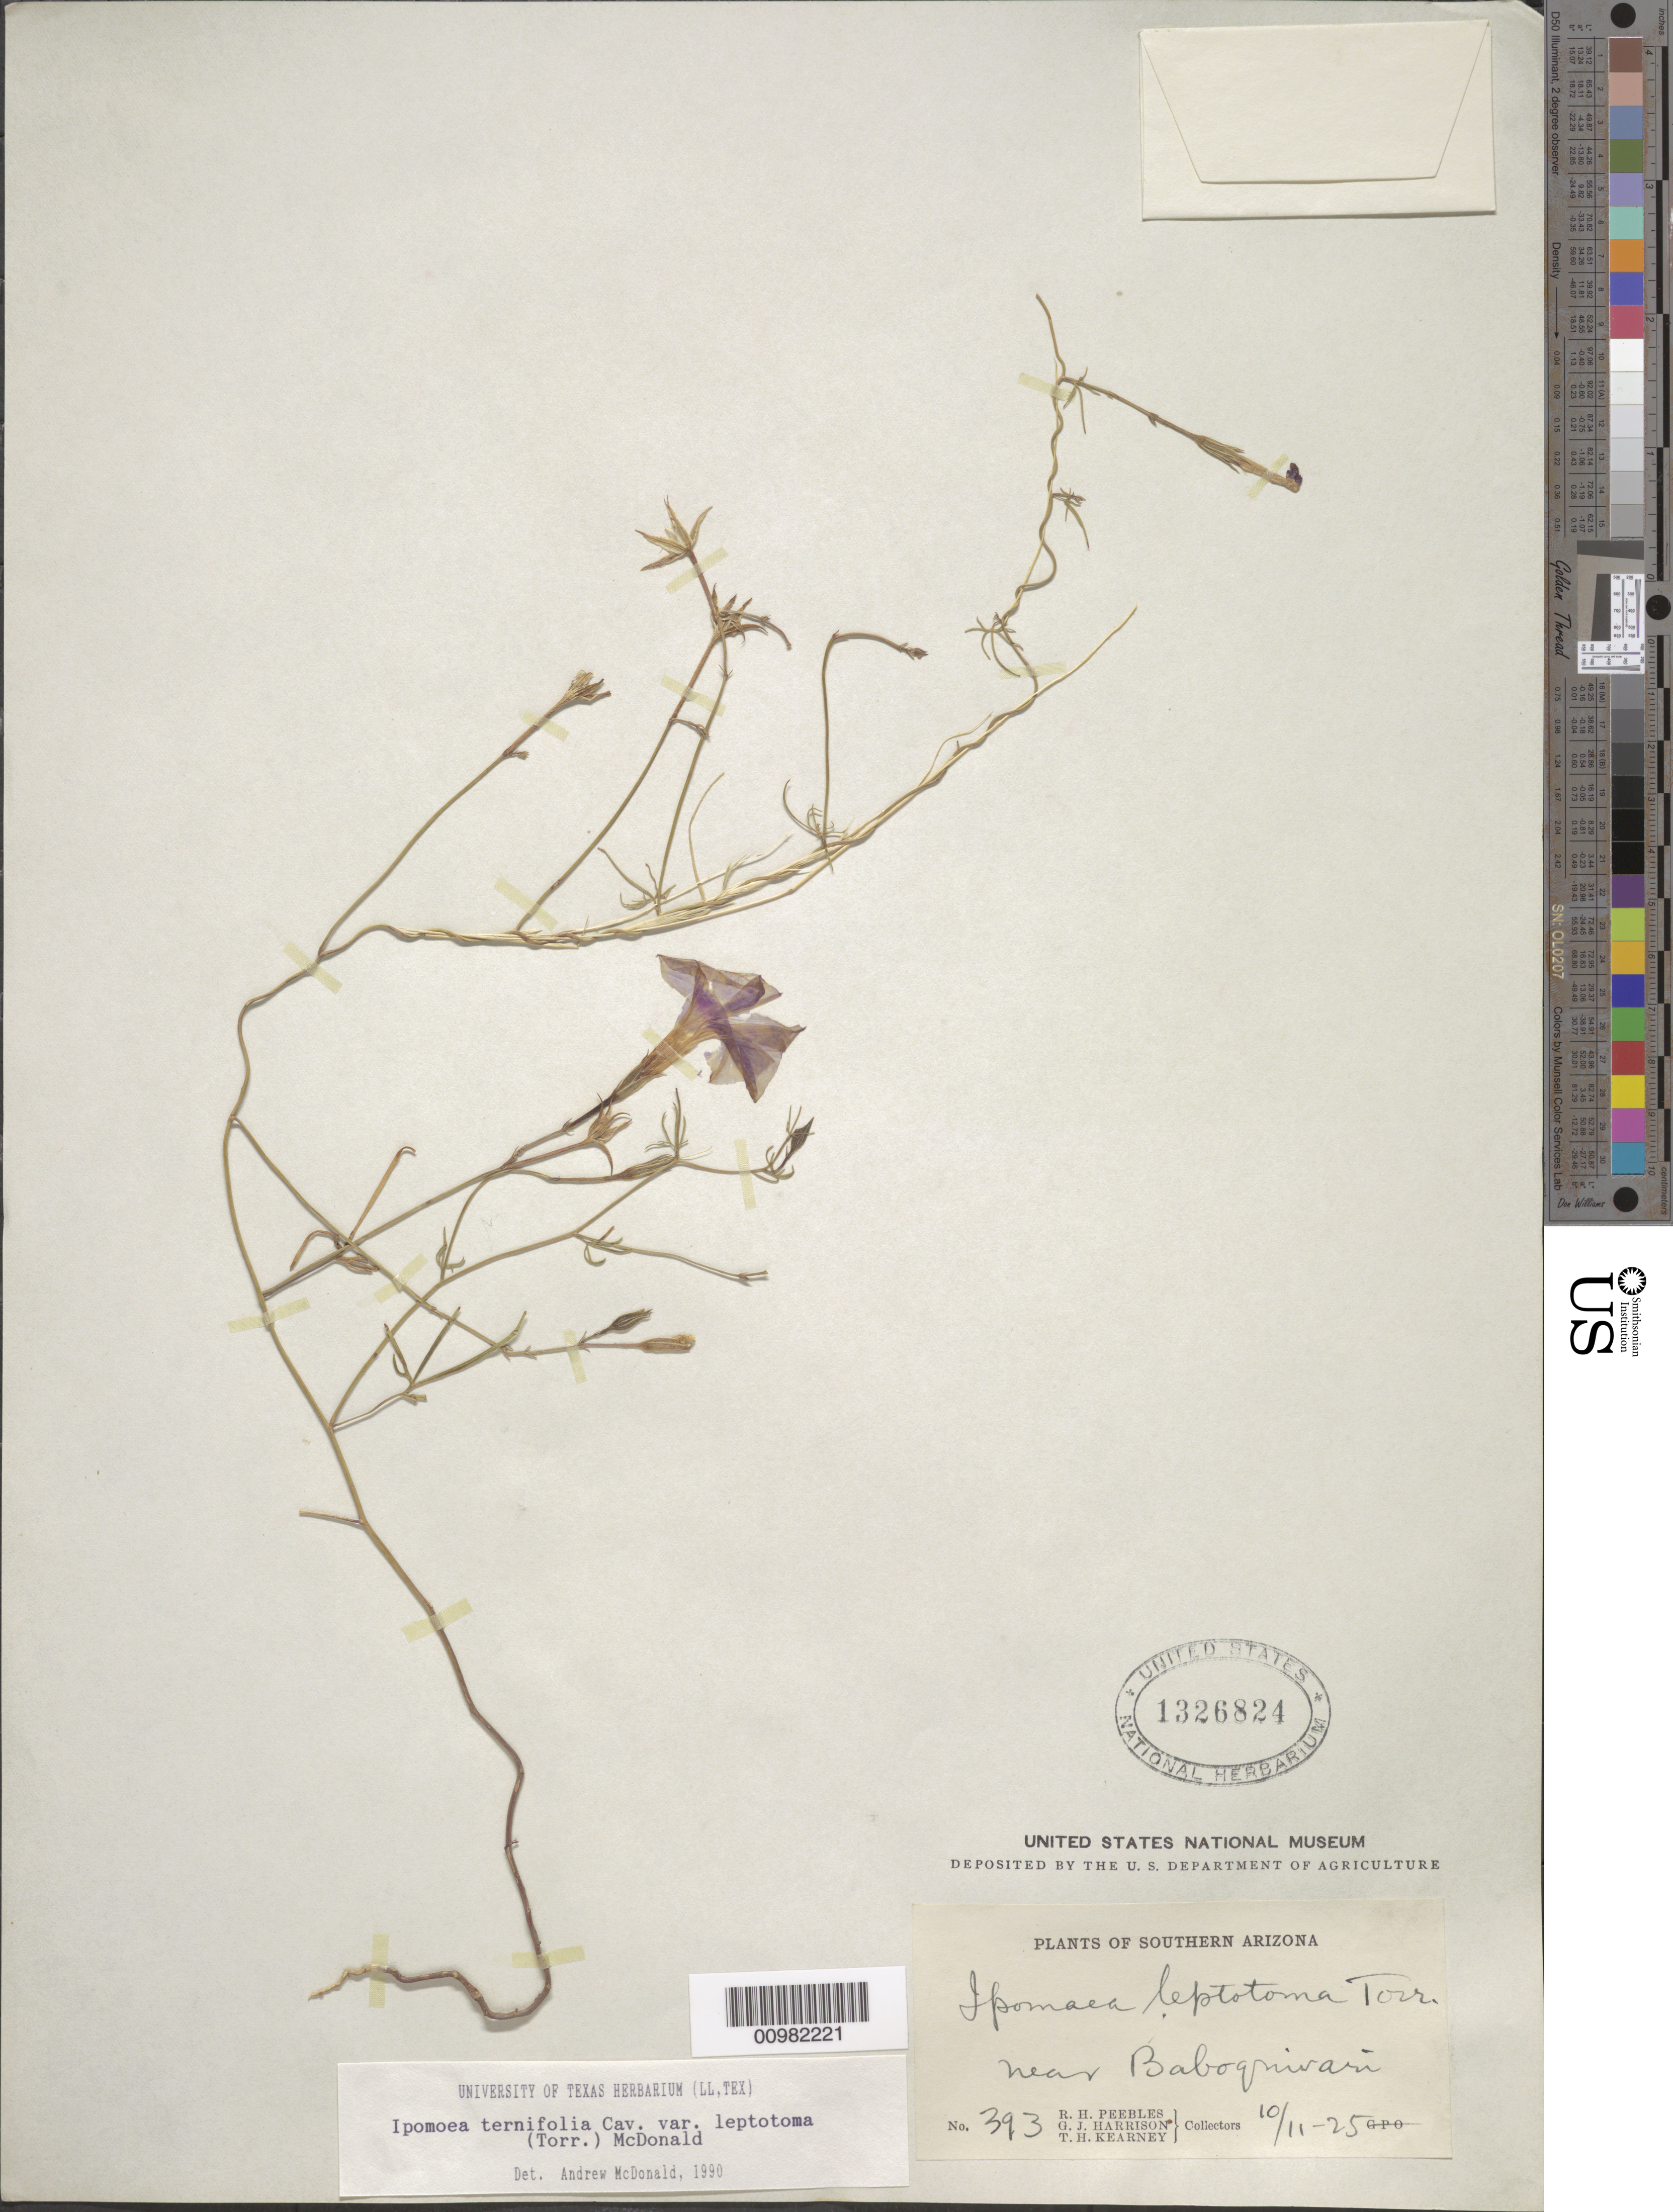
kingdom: Plantae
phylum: Tracheophyta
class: Magnoliopsida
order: Solanales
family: Convolvulaceae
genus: Ipomoea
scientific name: Ipomoea ternifolia var. leptotoma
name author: (Torr.) J.A. McDonald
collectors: R. H. Peebles & G. J. Harrison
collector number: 393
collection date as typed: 11 Oct 1925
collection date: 1925-10-11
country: United States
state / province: Arizona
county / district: Pima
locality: near Baboquivari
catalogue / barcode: US 1326824